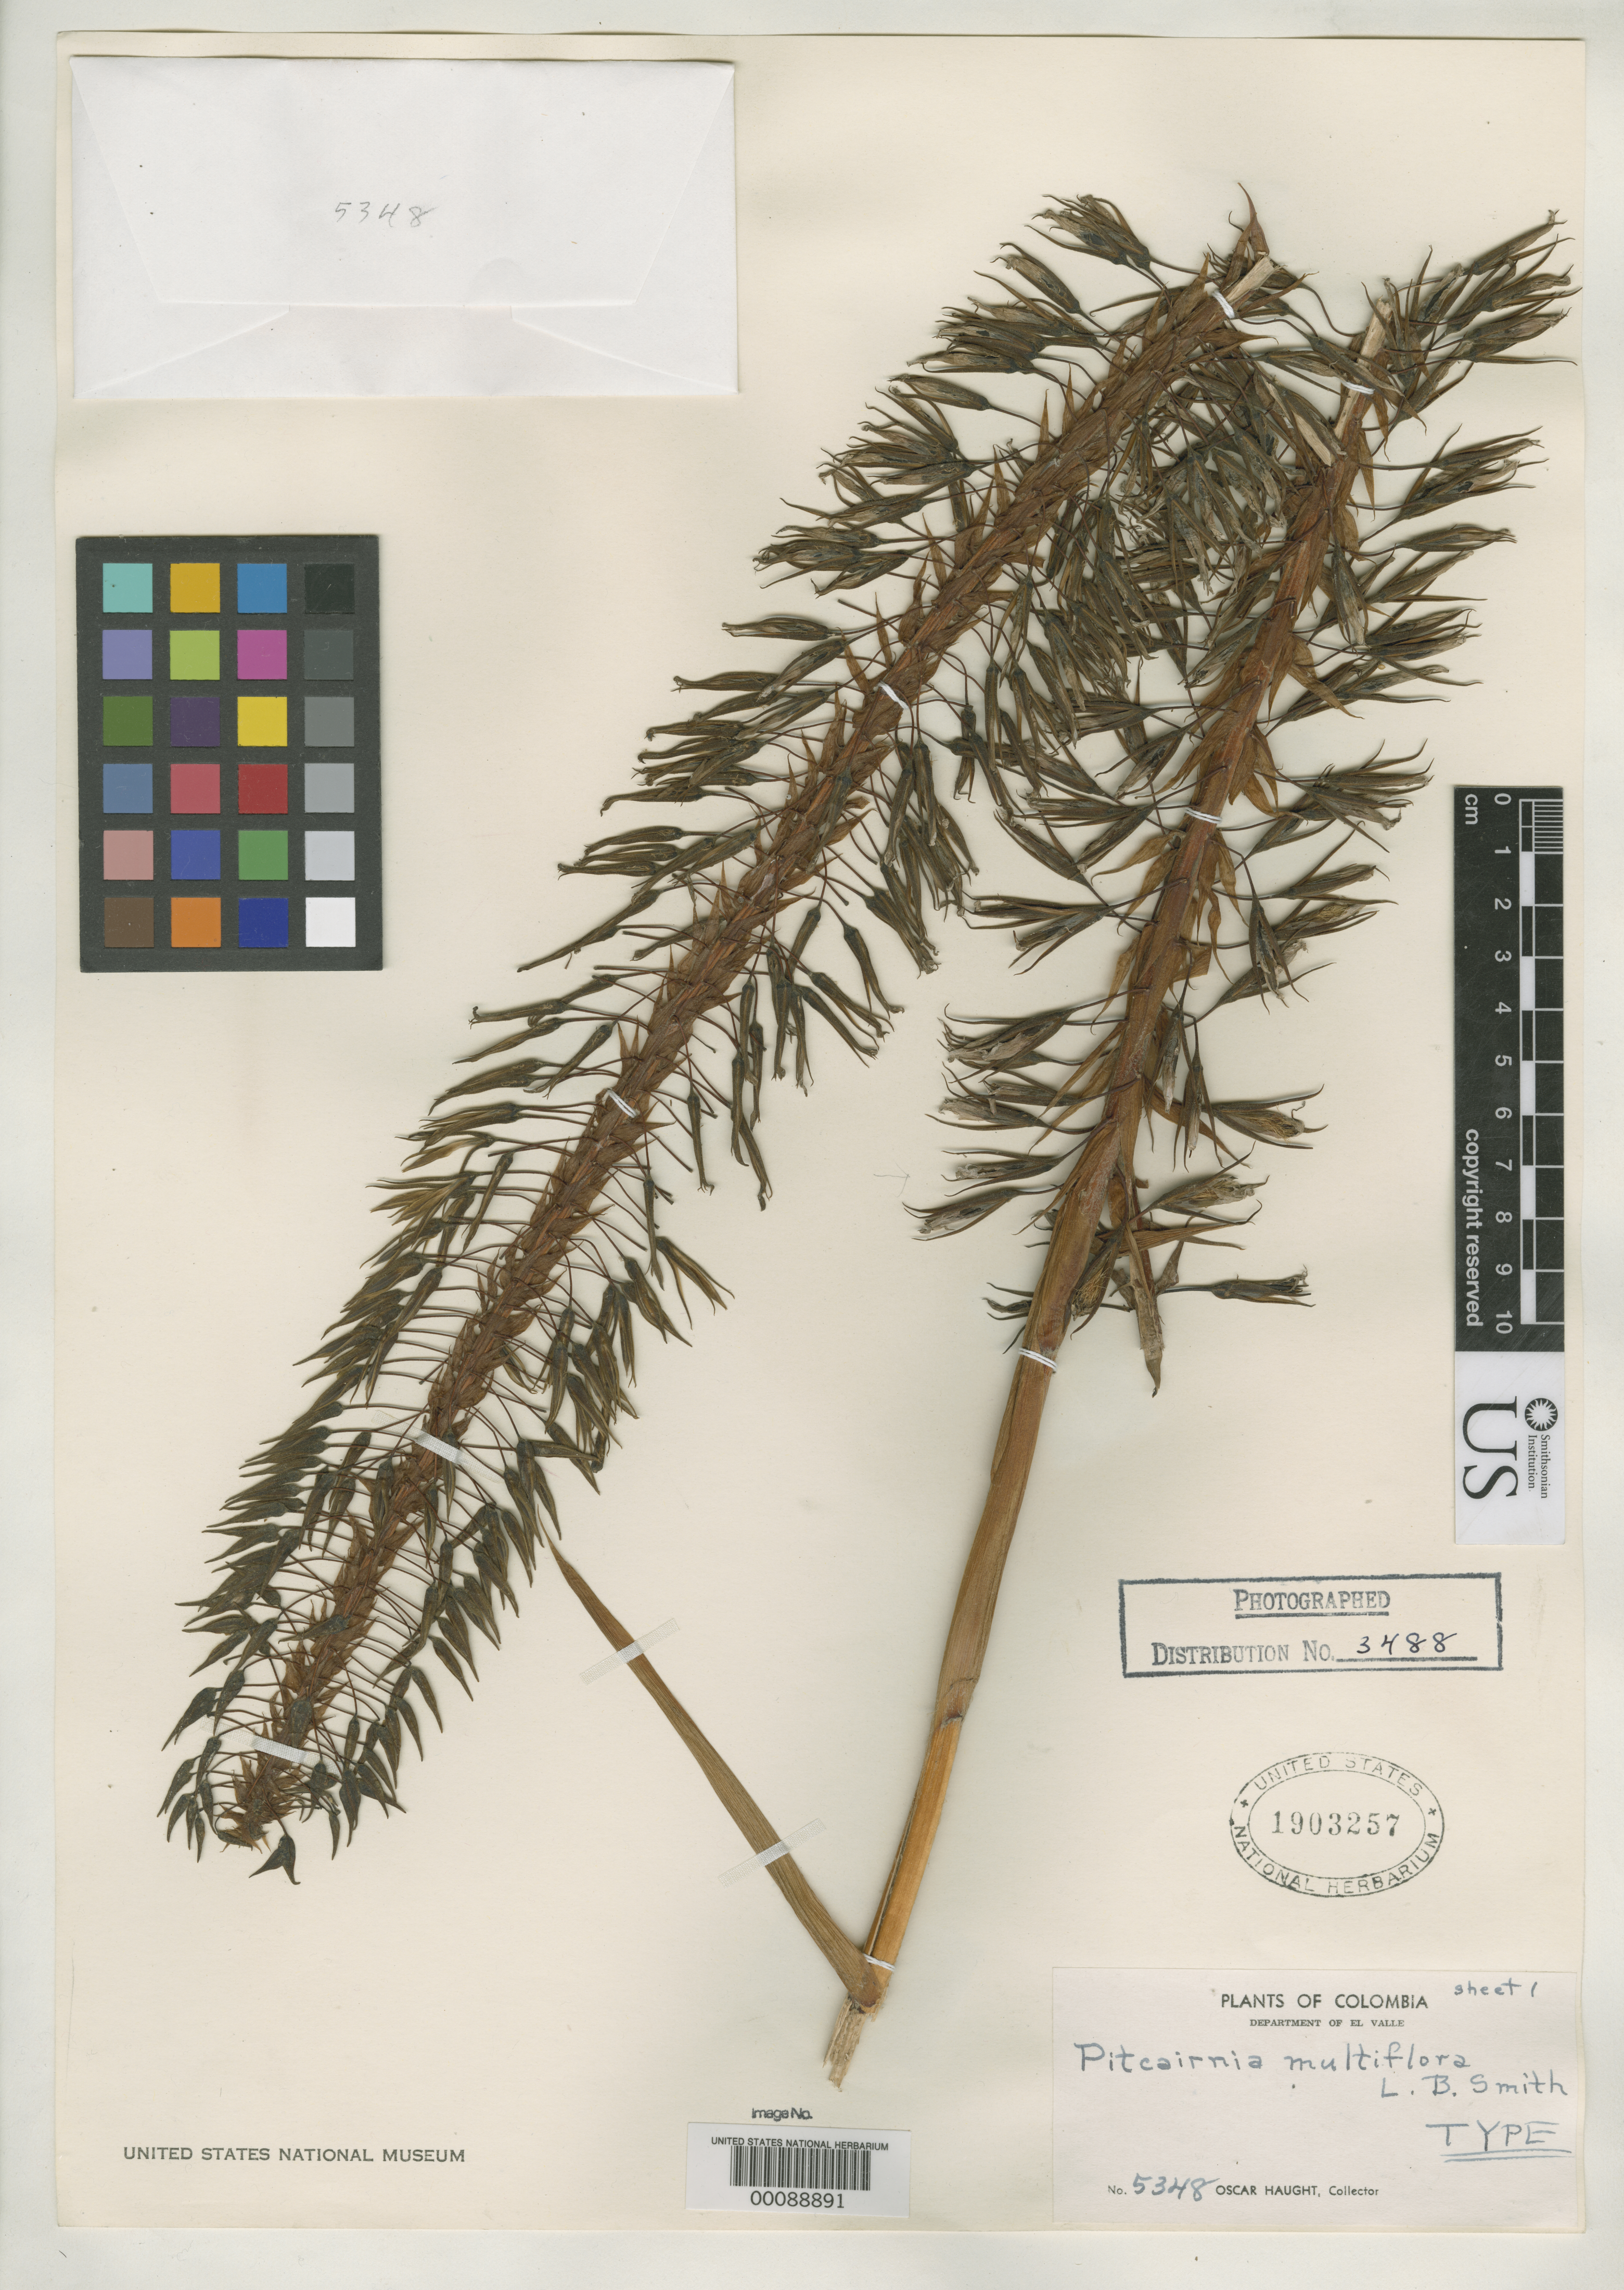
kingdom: Plantae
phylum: Tracheophyta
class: Liliopsida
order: Poales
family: Bromeliaceae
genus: Pitcairnia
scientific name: Pitcairnia multiflora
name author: L.B. Sm.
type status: Holotype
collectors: O. L. Haught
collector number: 5348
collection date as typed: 11 Dec 1946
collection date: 1946-12-11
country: Colombia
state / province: Valle del Cauca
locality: Cali-Buena Ventura Highway.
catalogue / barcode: US 1903257